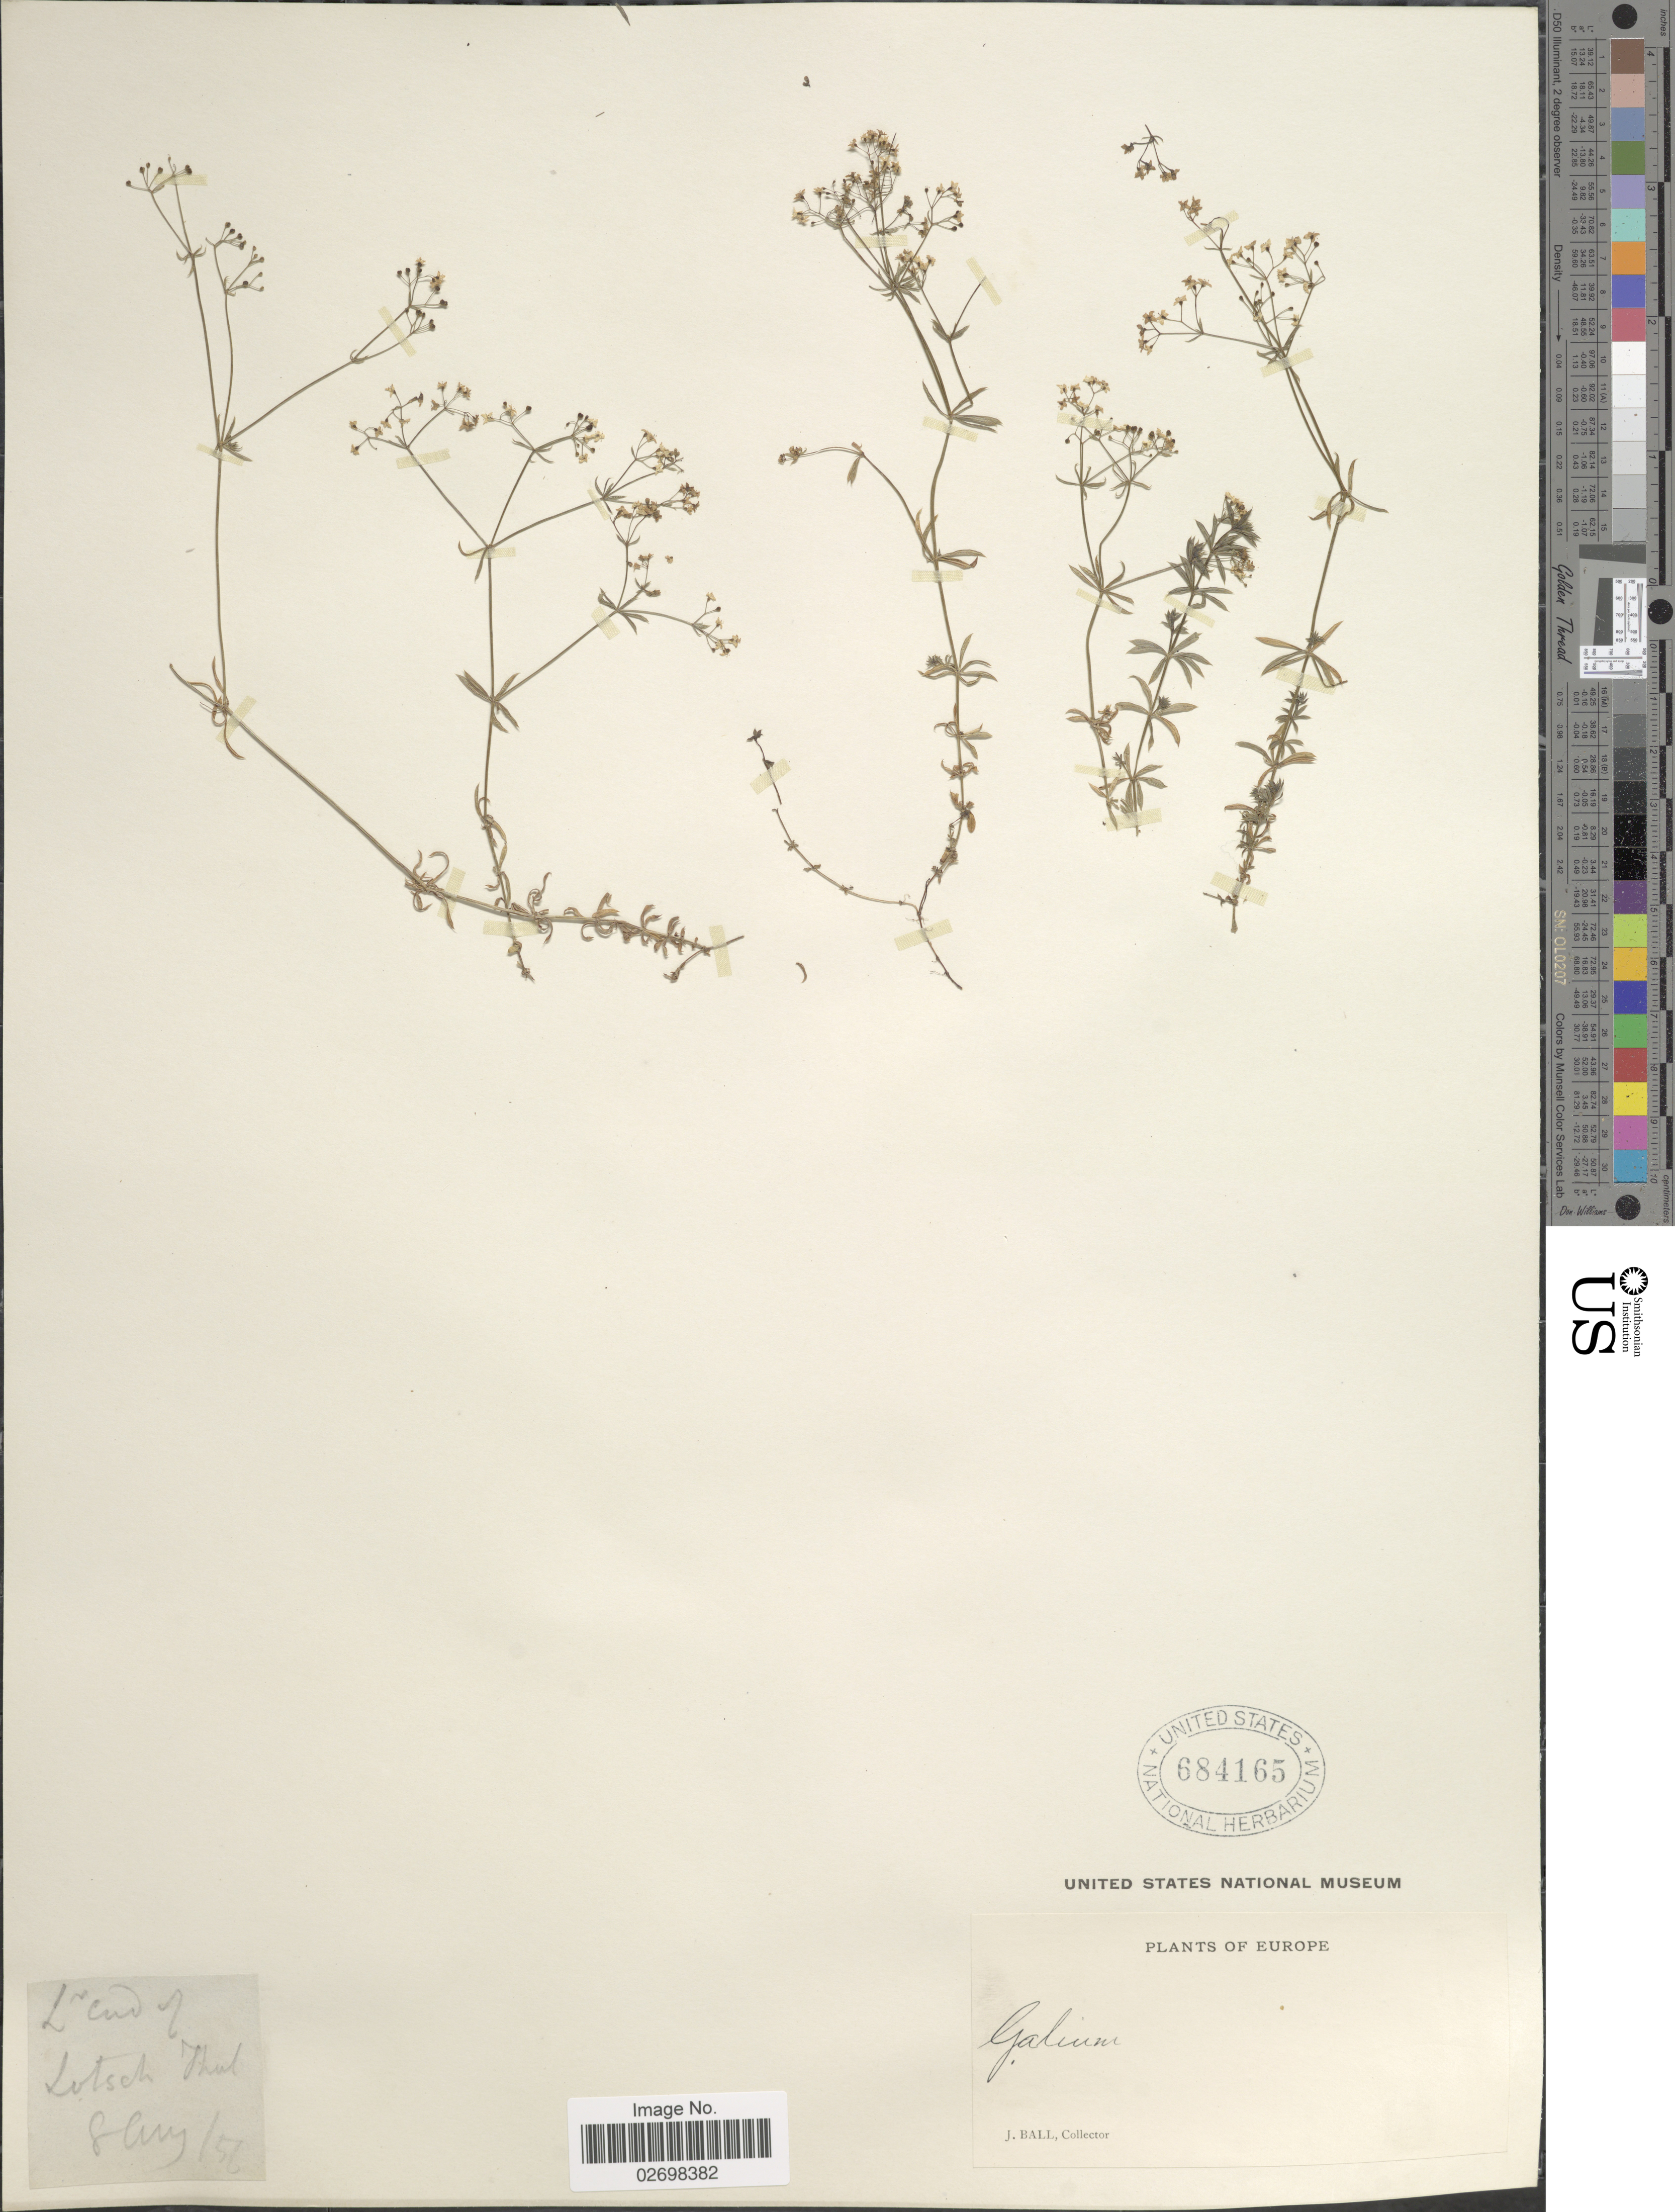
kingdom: Plantae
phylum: Tracheophyta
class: Magnoliopsida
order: Gentianales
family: Rubiaceae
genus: Galium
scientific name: Galium sp.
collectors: J. Ball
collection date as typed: Transcribed d/m/y: 8/8/56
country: Switzerland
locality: L end of Lotsch Thal, Europe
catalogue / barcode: US 684165